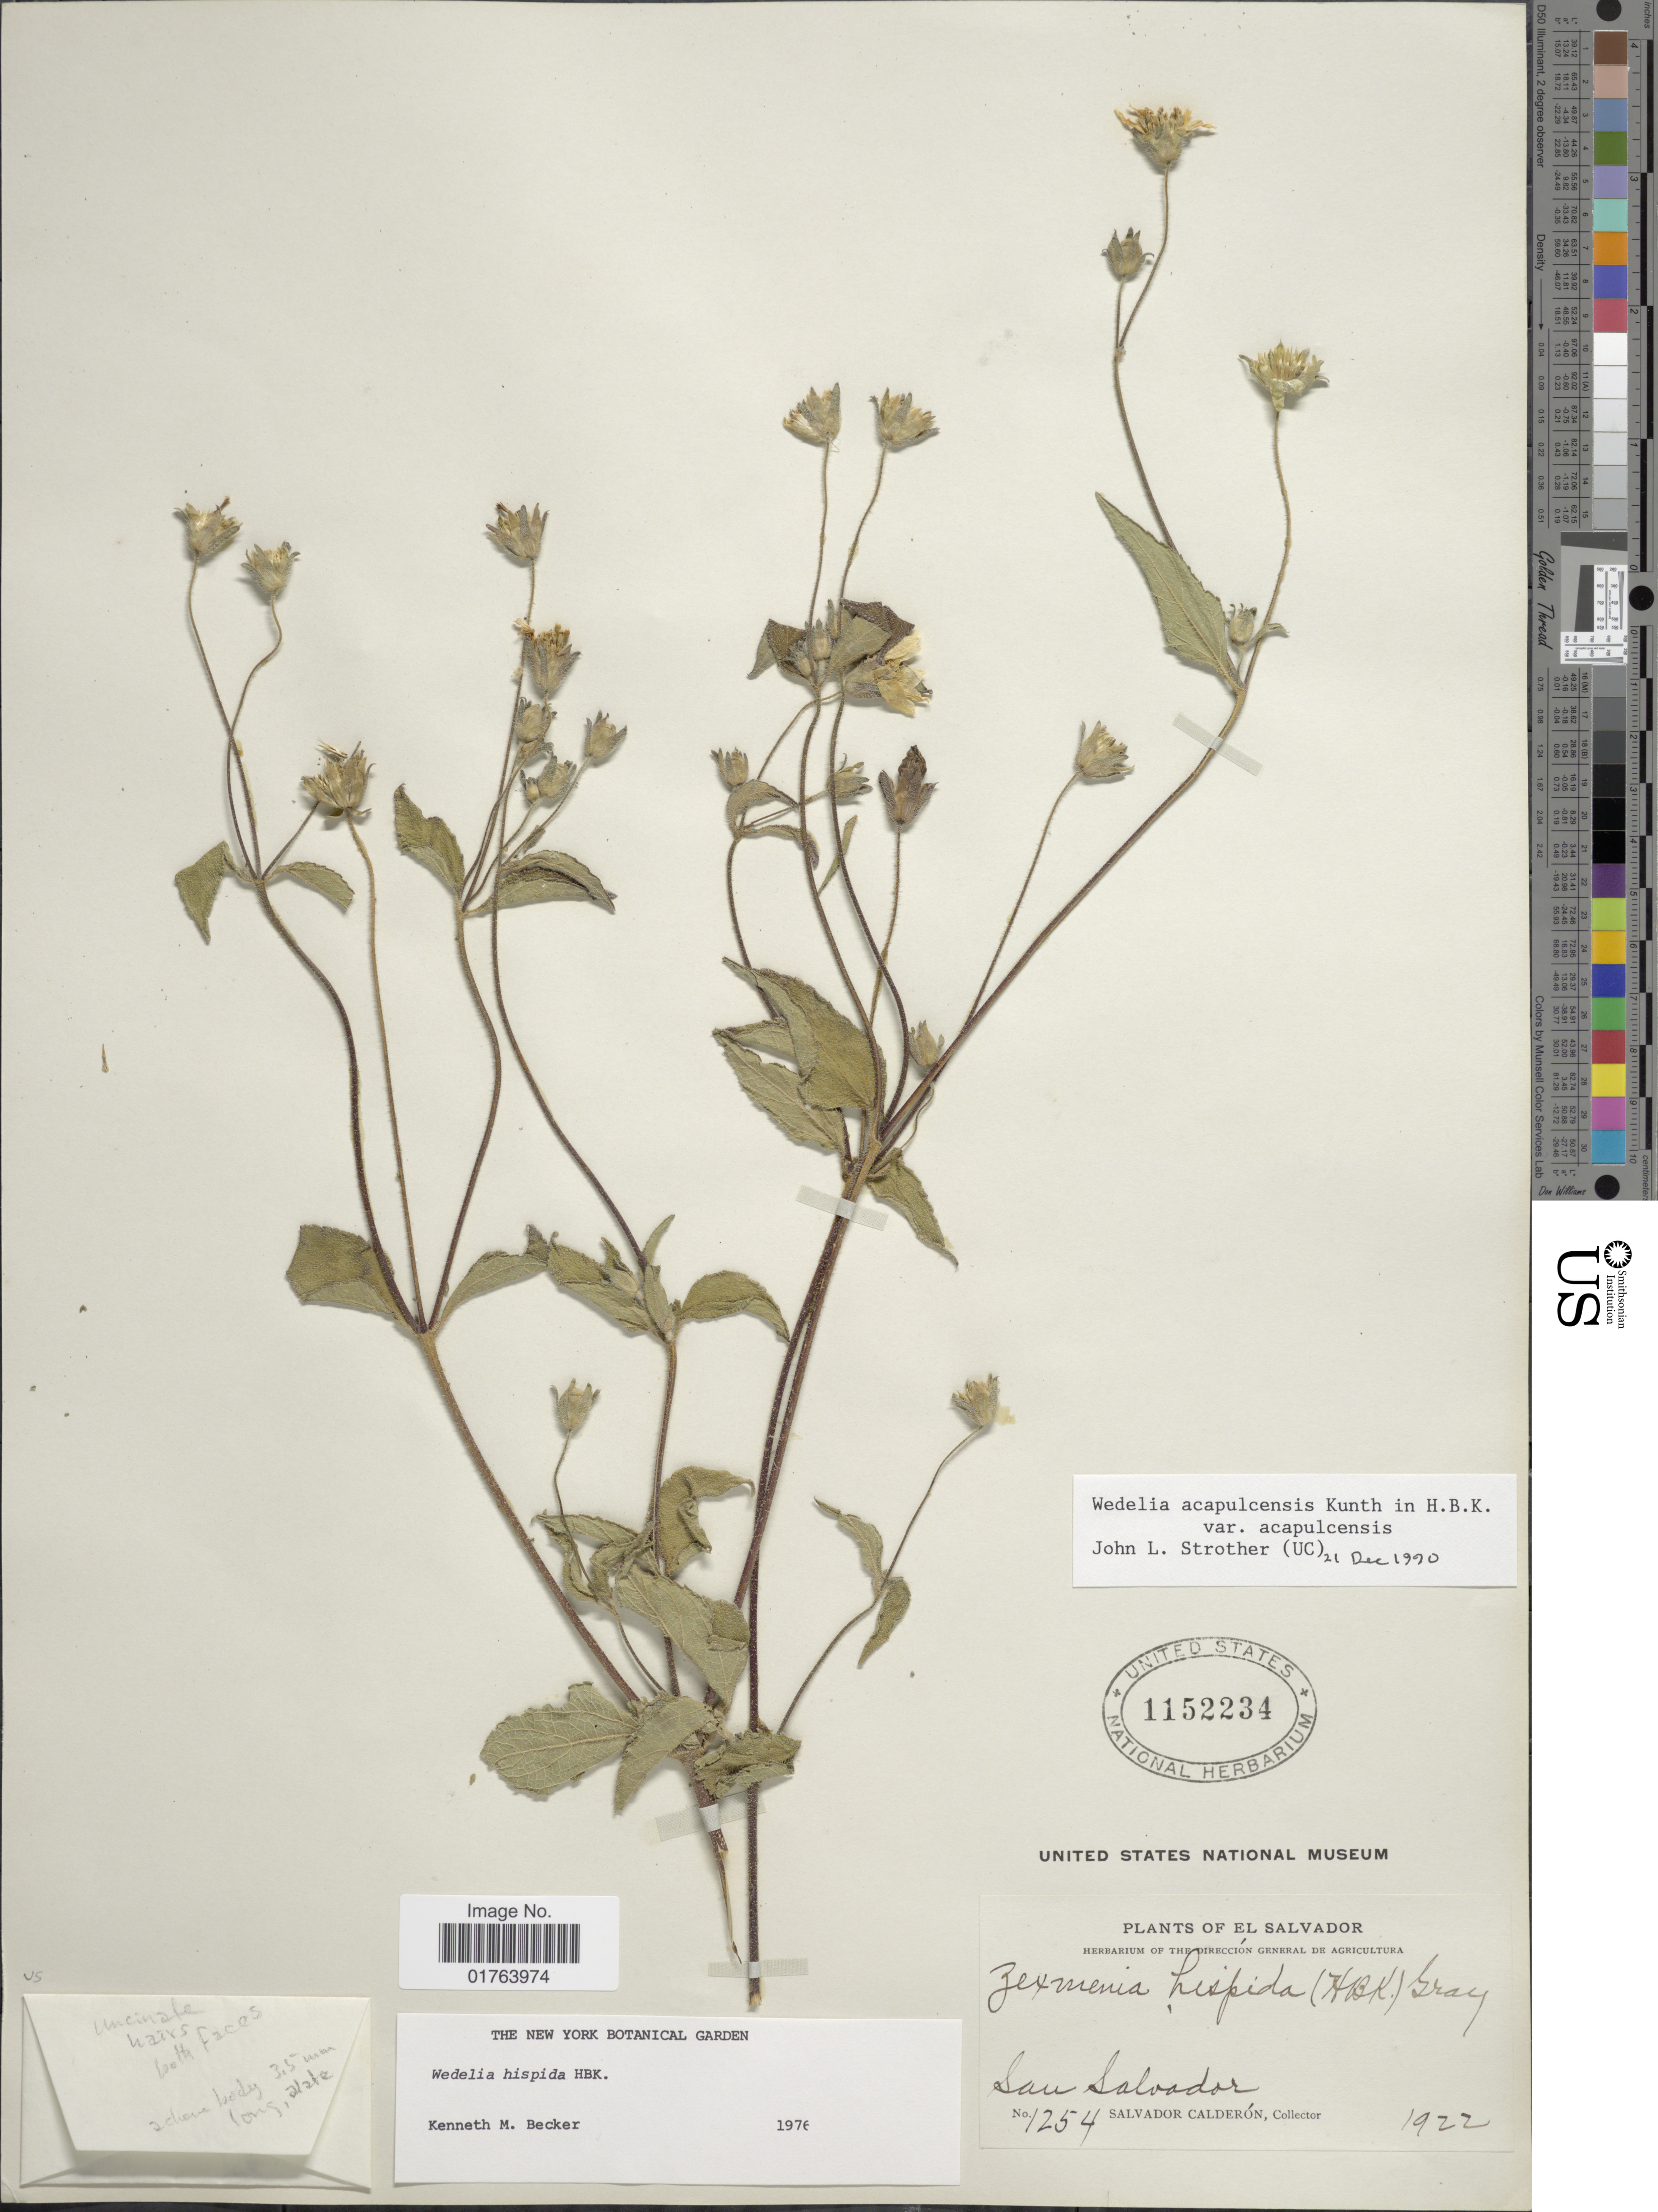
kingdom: Plantae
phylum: Tracheophyta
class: Magnoliopsida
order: Asterales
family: Asteraceae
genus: Wedelia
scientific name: Wedelia acapulcensis var. acapulcensis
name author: Kunth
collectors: S. Calderón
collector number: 1254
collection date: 1922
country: El Salvador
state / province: San Salvador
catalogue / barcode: US 1152234